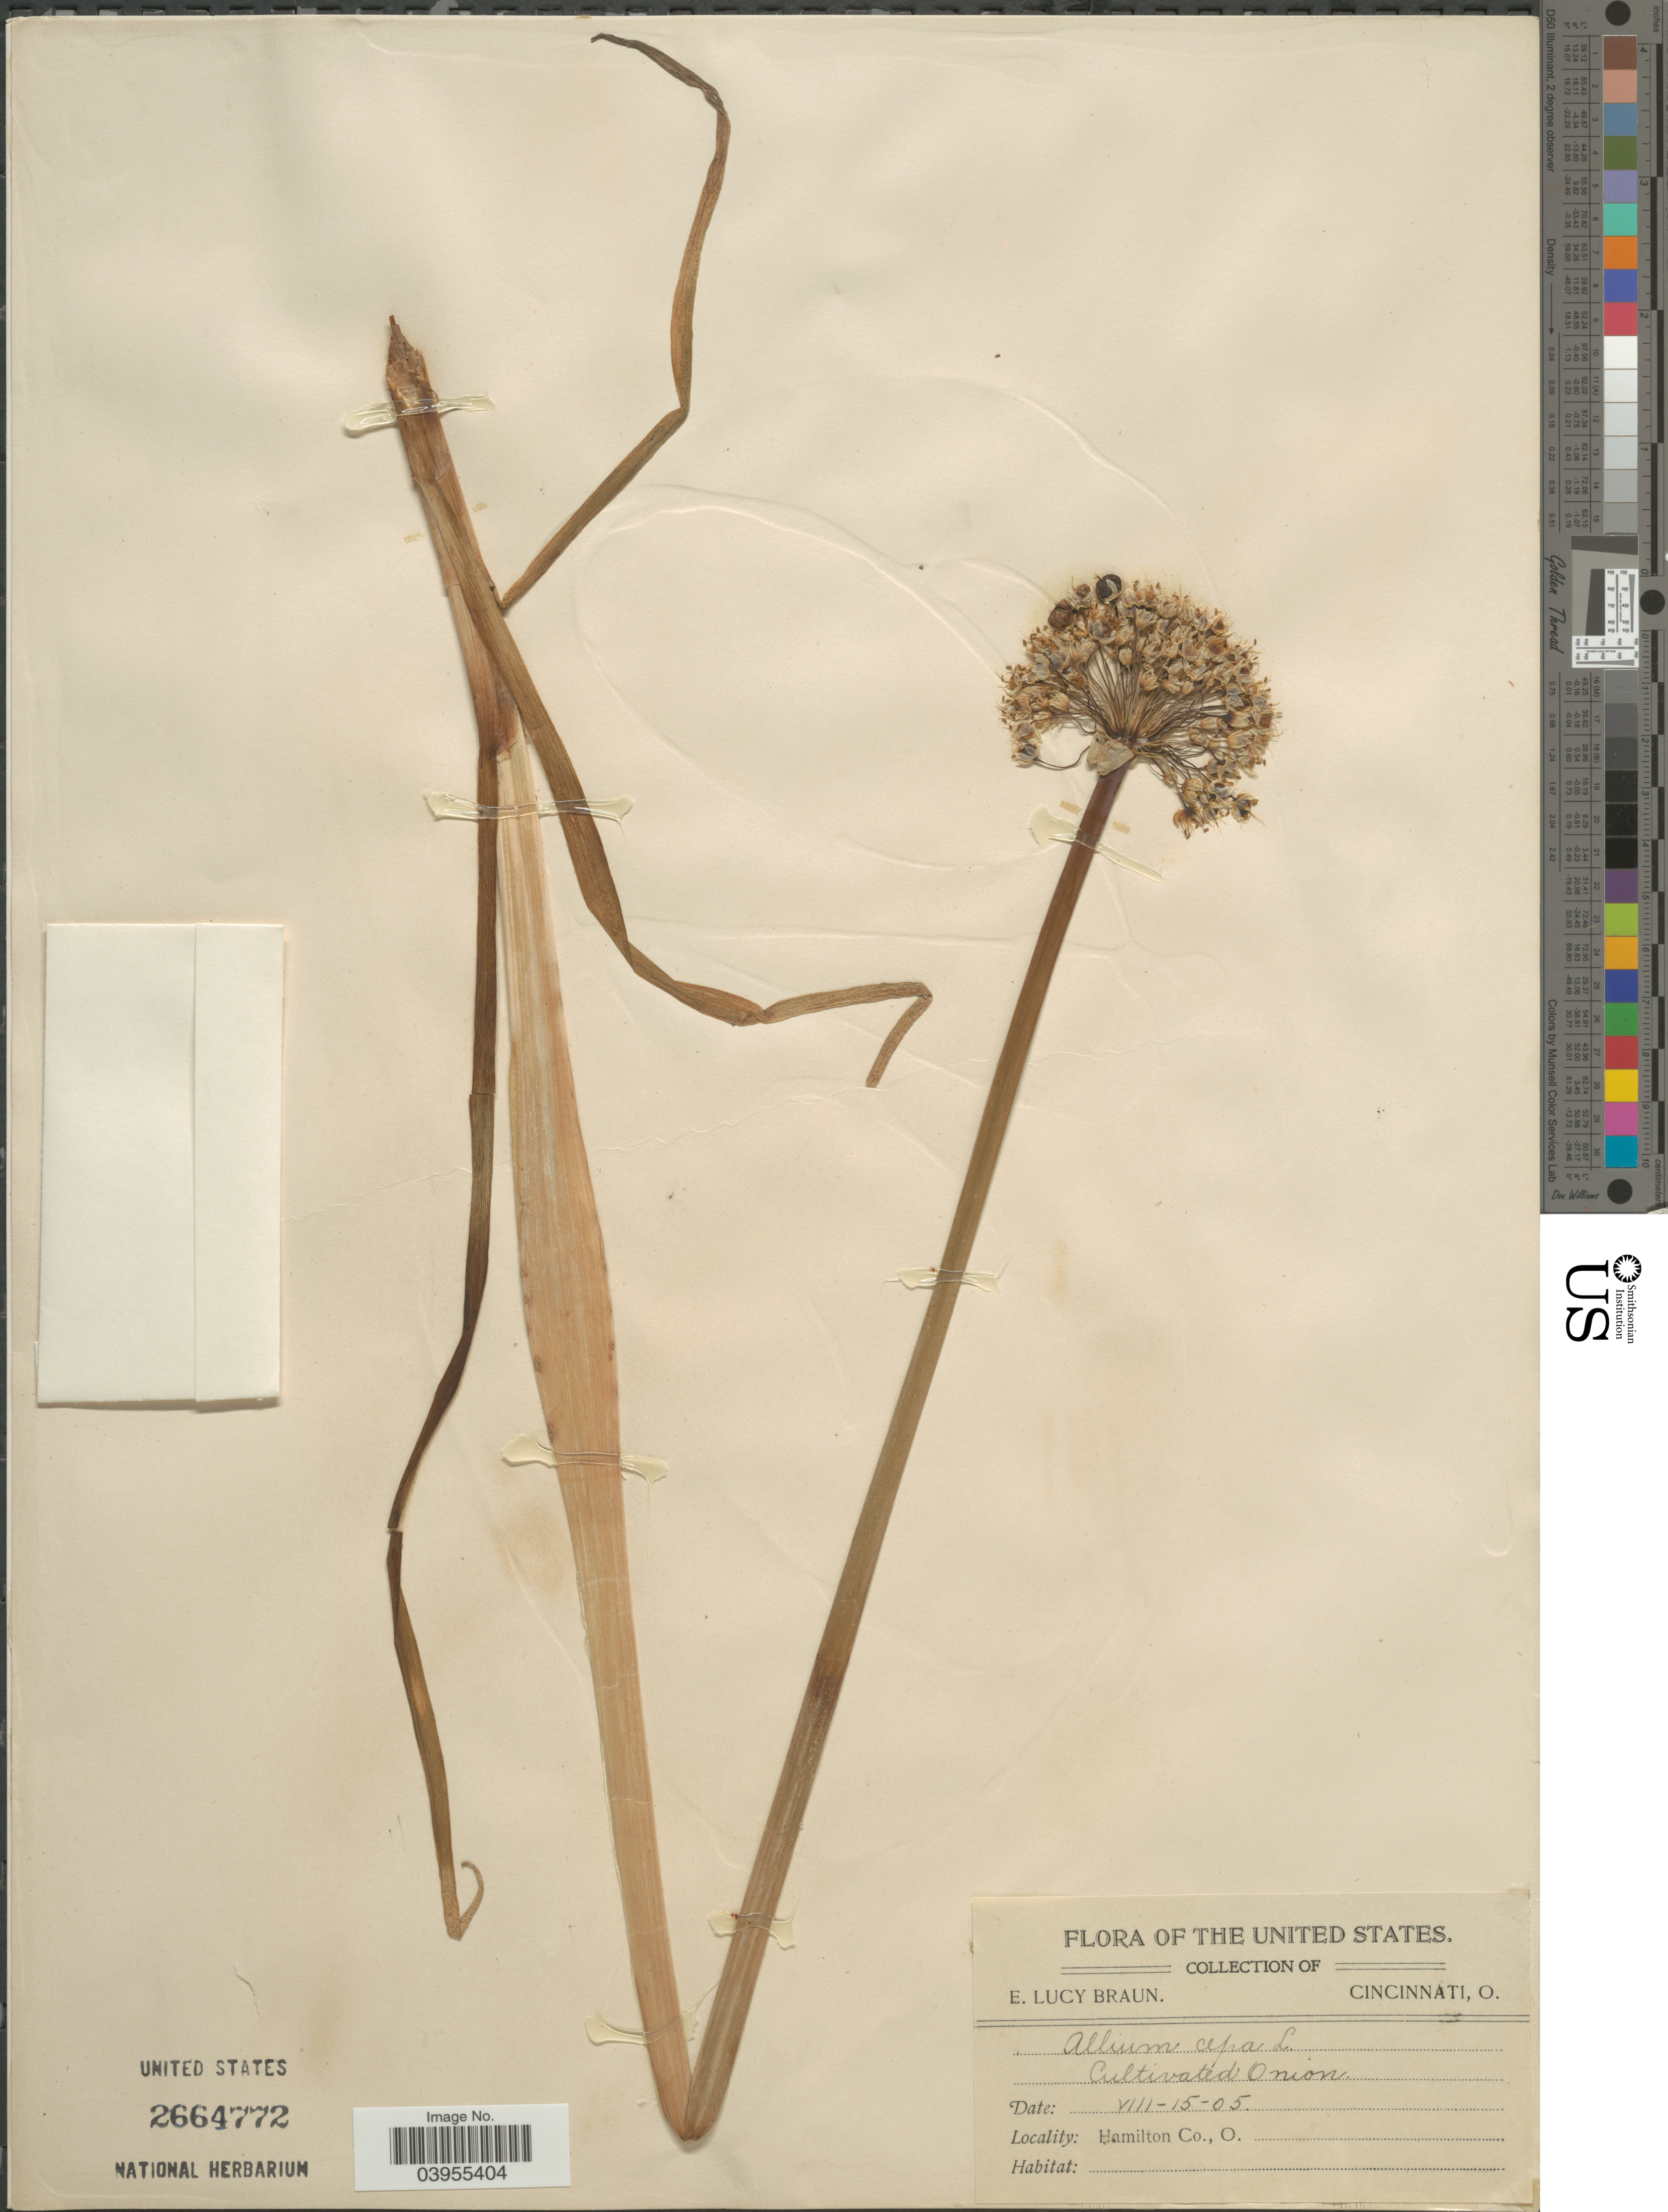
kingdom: Plantae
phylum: Tracheophyta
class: Liliopsida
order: Asparagales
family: Amaryllidaceae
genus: Allium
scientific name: Allium cepa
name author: L.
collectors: E. L. Braun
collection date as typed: Transcribed d/m/y: 15/8/5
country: United States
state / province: Ohio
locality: Hamilton Co.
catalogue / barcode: US 2664772